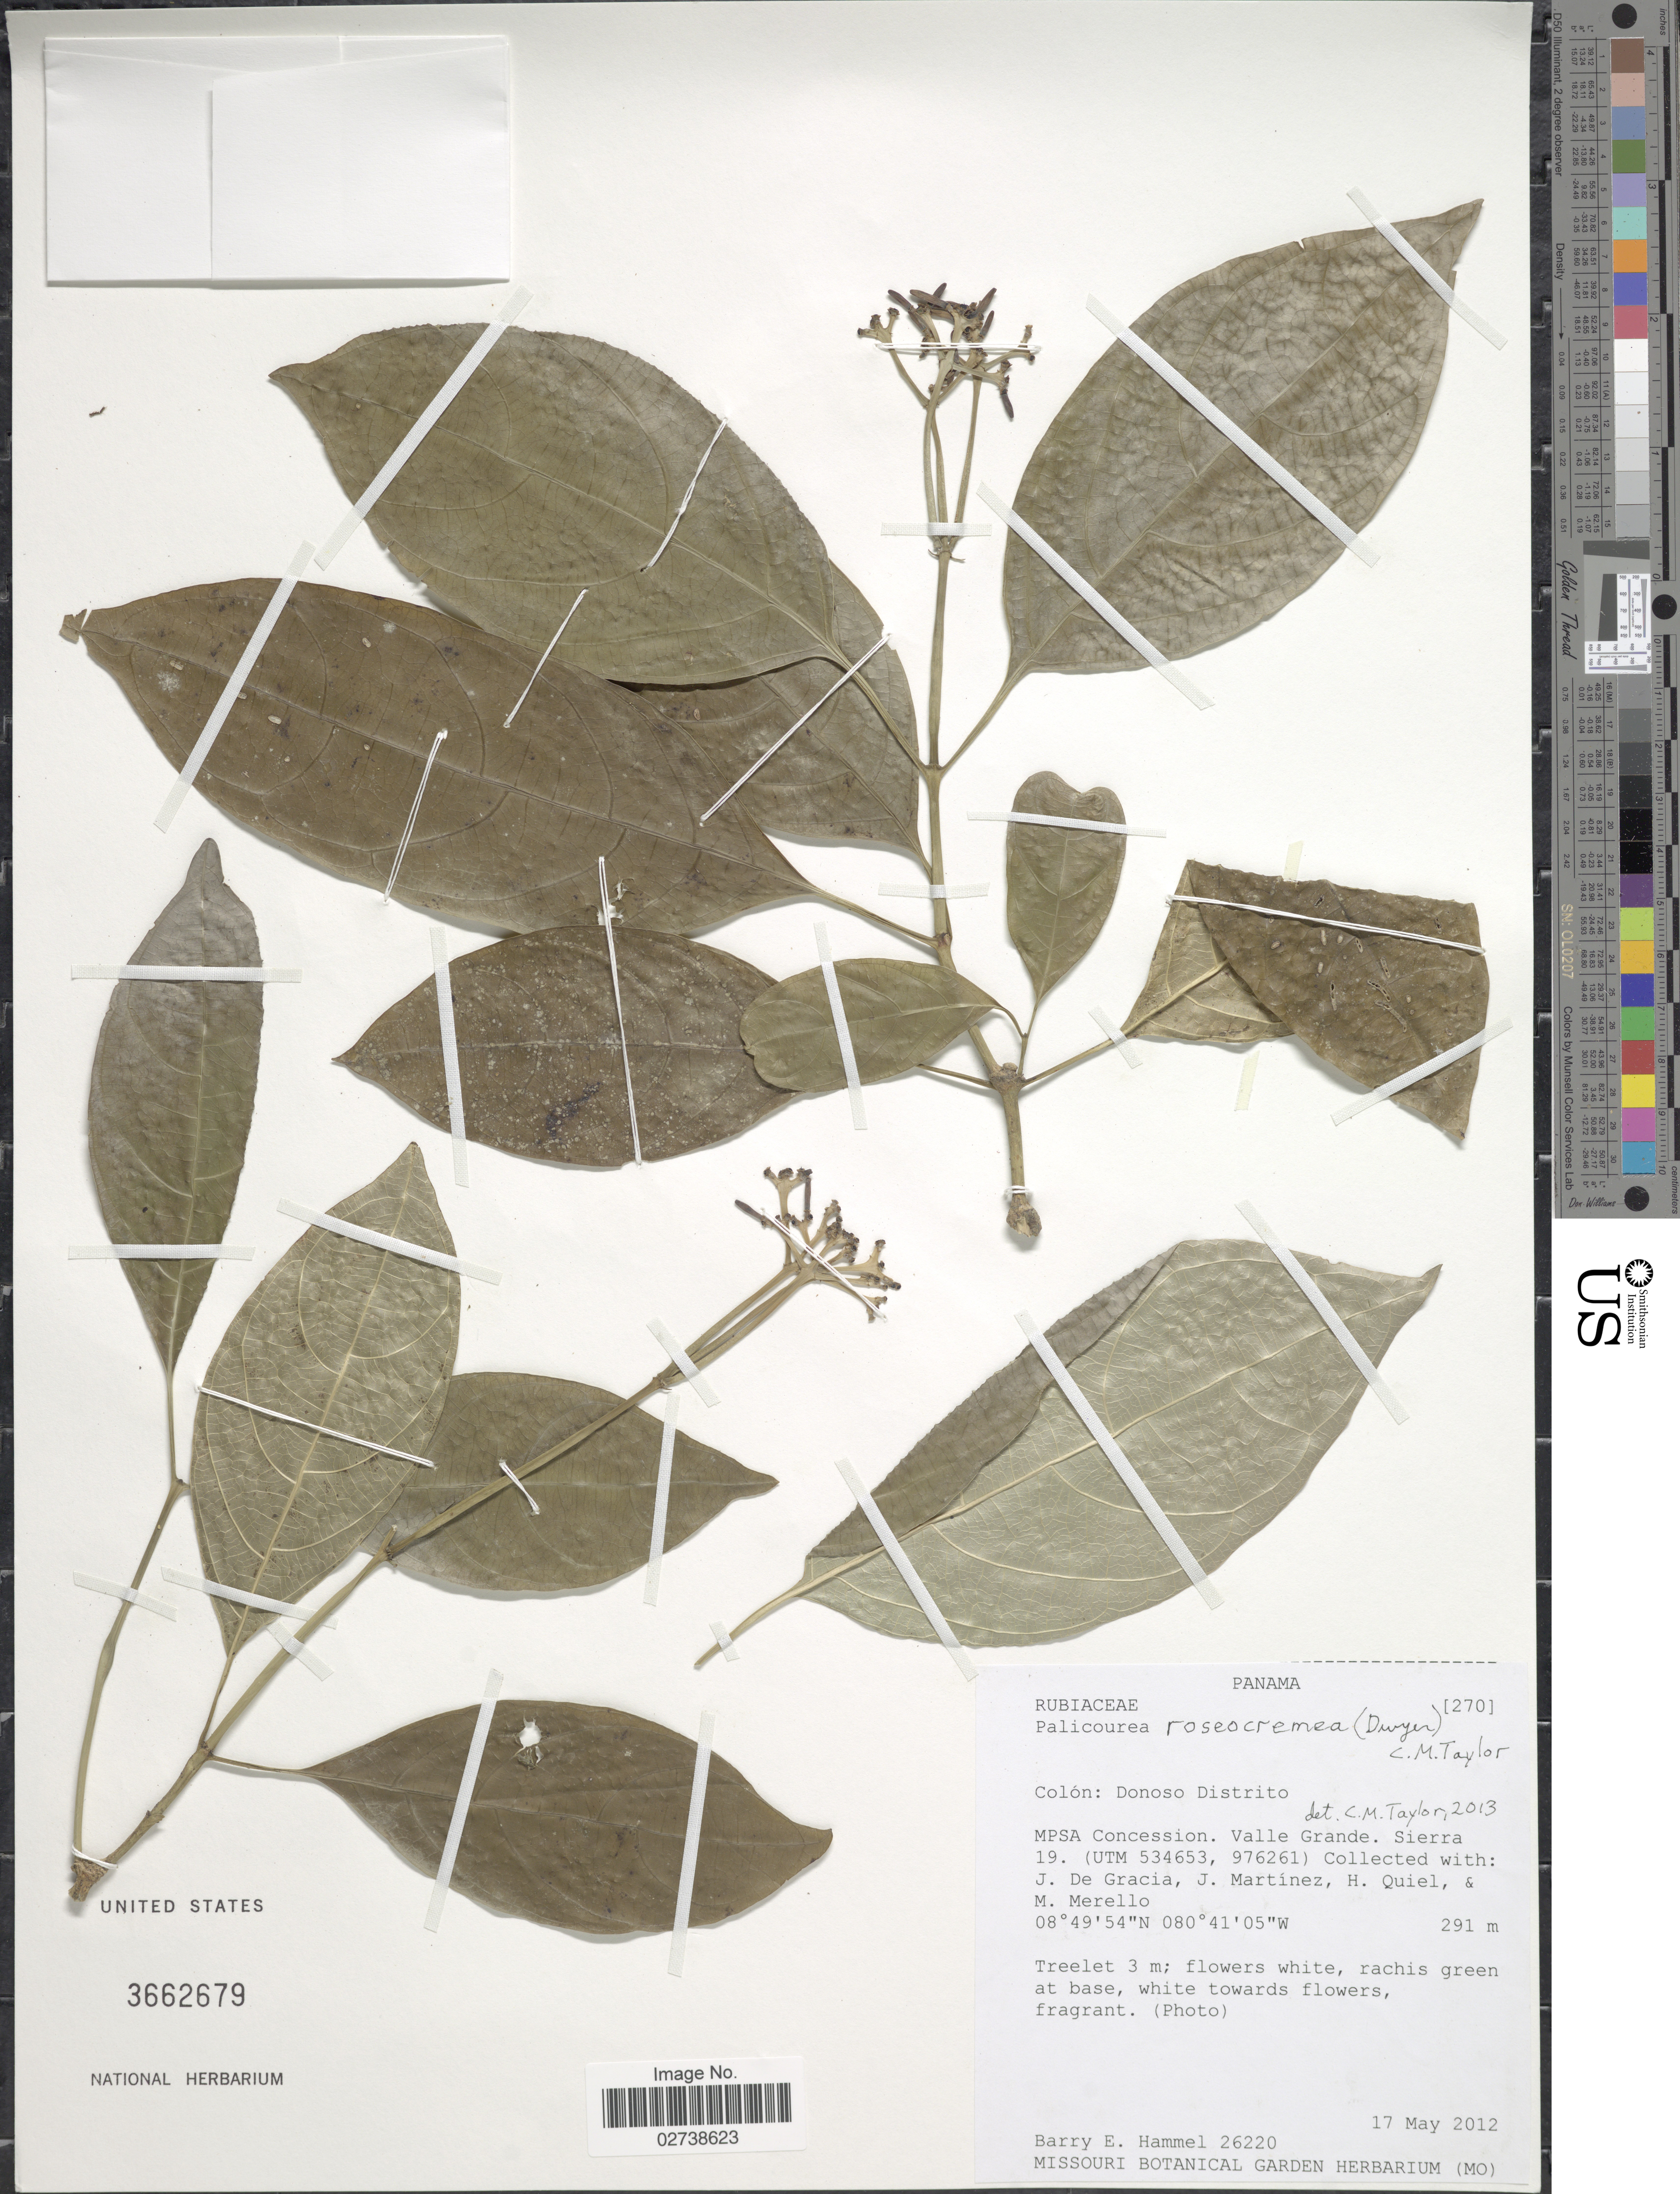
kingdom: Plantae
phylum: Tracheophyta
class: Magnoliopsida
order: Gentianales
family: Rubiaceae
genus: Palicourea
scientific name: Palicourea roseocremea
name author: (Dwyer) C.M. Taylor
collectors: B. Hammel, J. De Gracia, J. Martínez, H. Quiel & M. Merello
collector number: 26220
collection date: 2012-05-17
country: Panama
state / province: Colón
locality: Donoso Distrito; MPSA Concession. Valle Grande. Sierra 19 (UTM 534653, 976261)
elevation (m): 291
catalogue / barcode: US 3662679